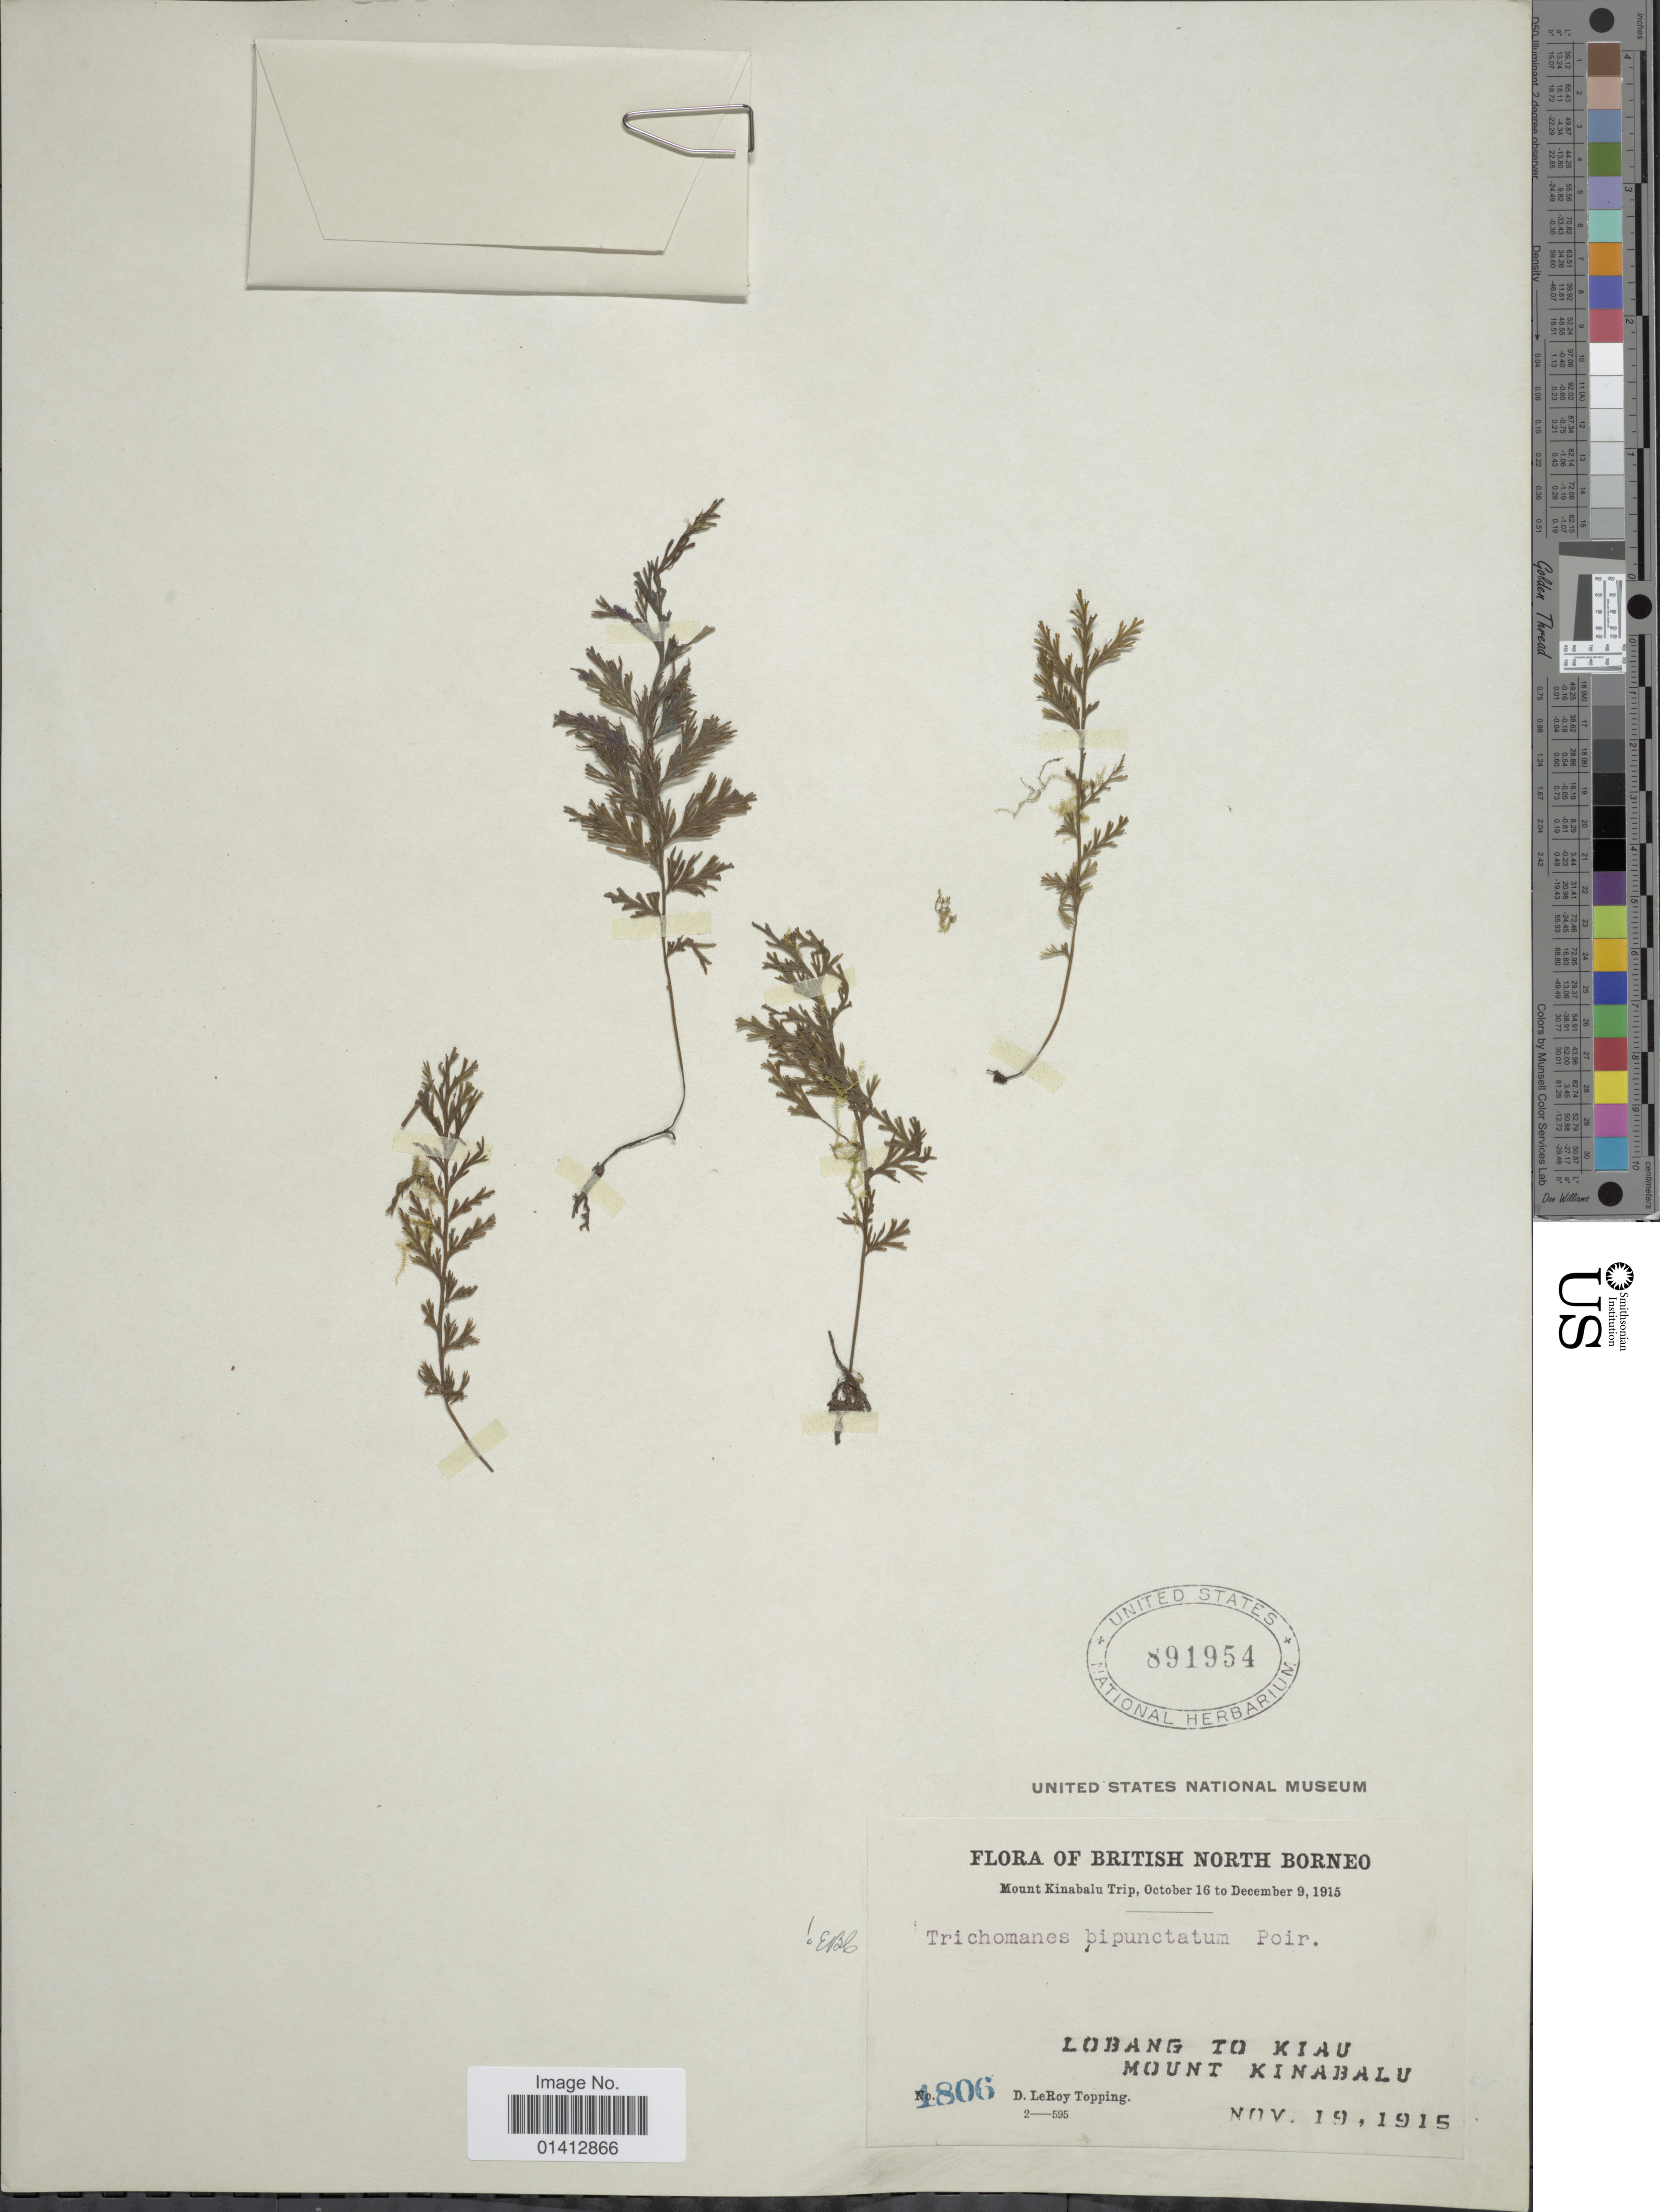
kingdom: Plantae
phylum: Tracheophyta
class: Polypodiopsida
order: Hymenophyllales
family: Hymenophyllaceae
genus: Crepidomanes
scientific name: Crepidomanes bipunctatum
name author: (Poir.) Copel.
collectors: D. L. Topping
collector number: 1806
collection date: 1915-11-19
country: Malaysia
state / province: Sabah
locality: British North Borneo, Lobang to Kiau, Mount Kinabalu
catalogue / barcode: US 891954